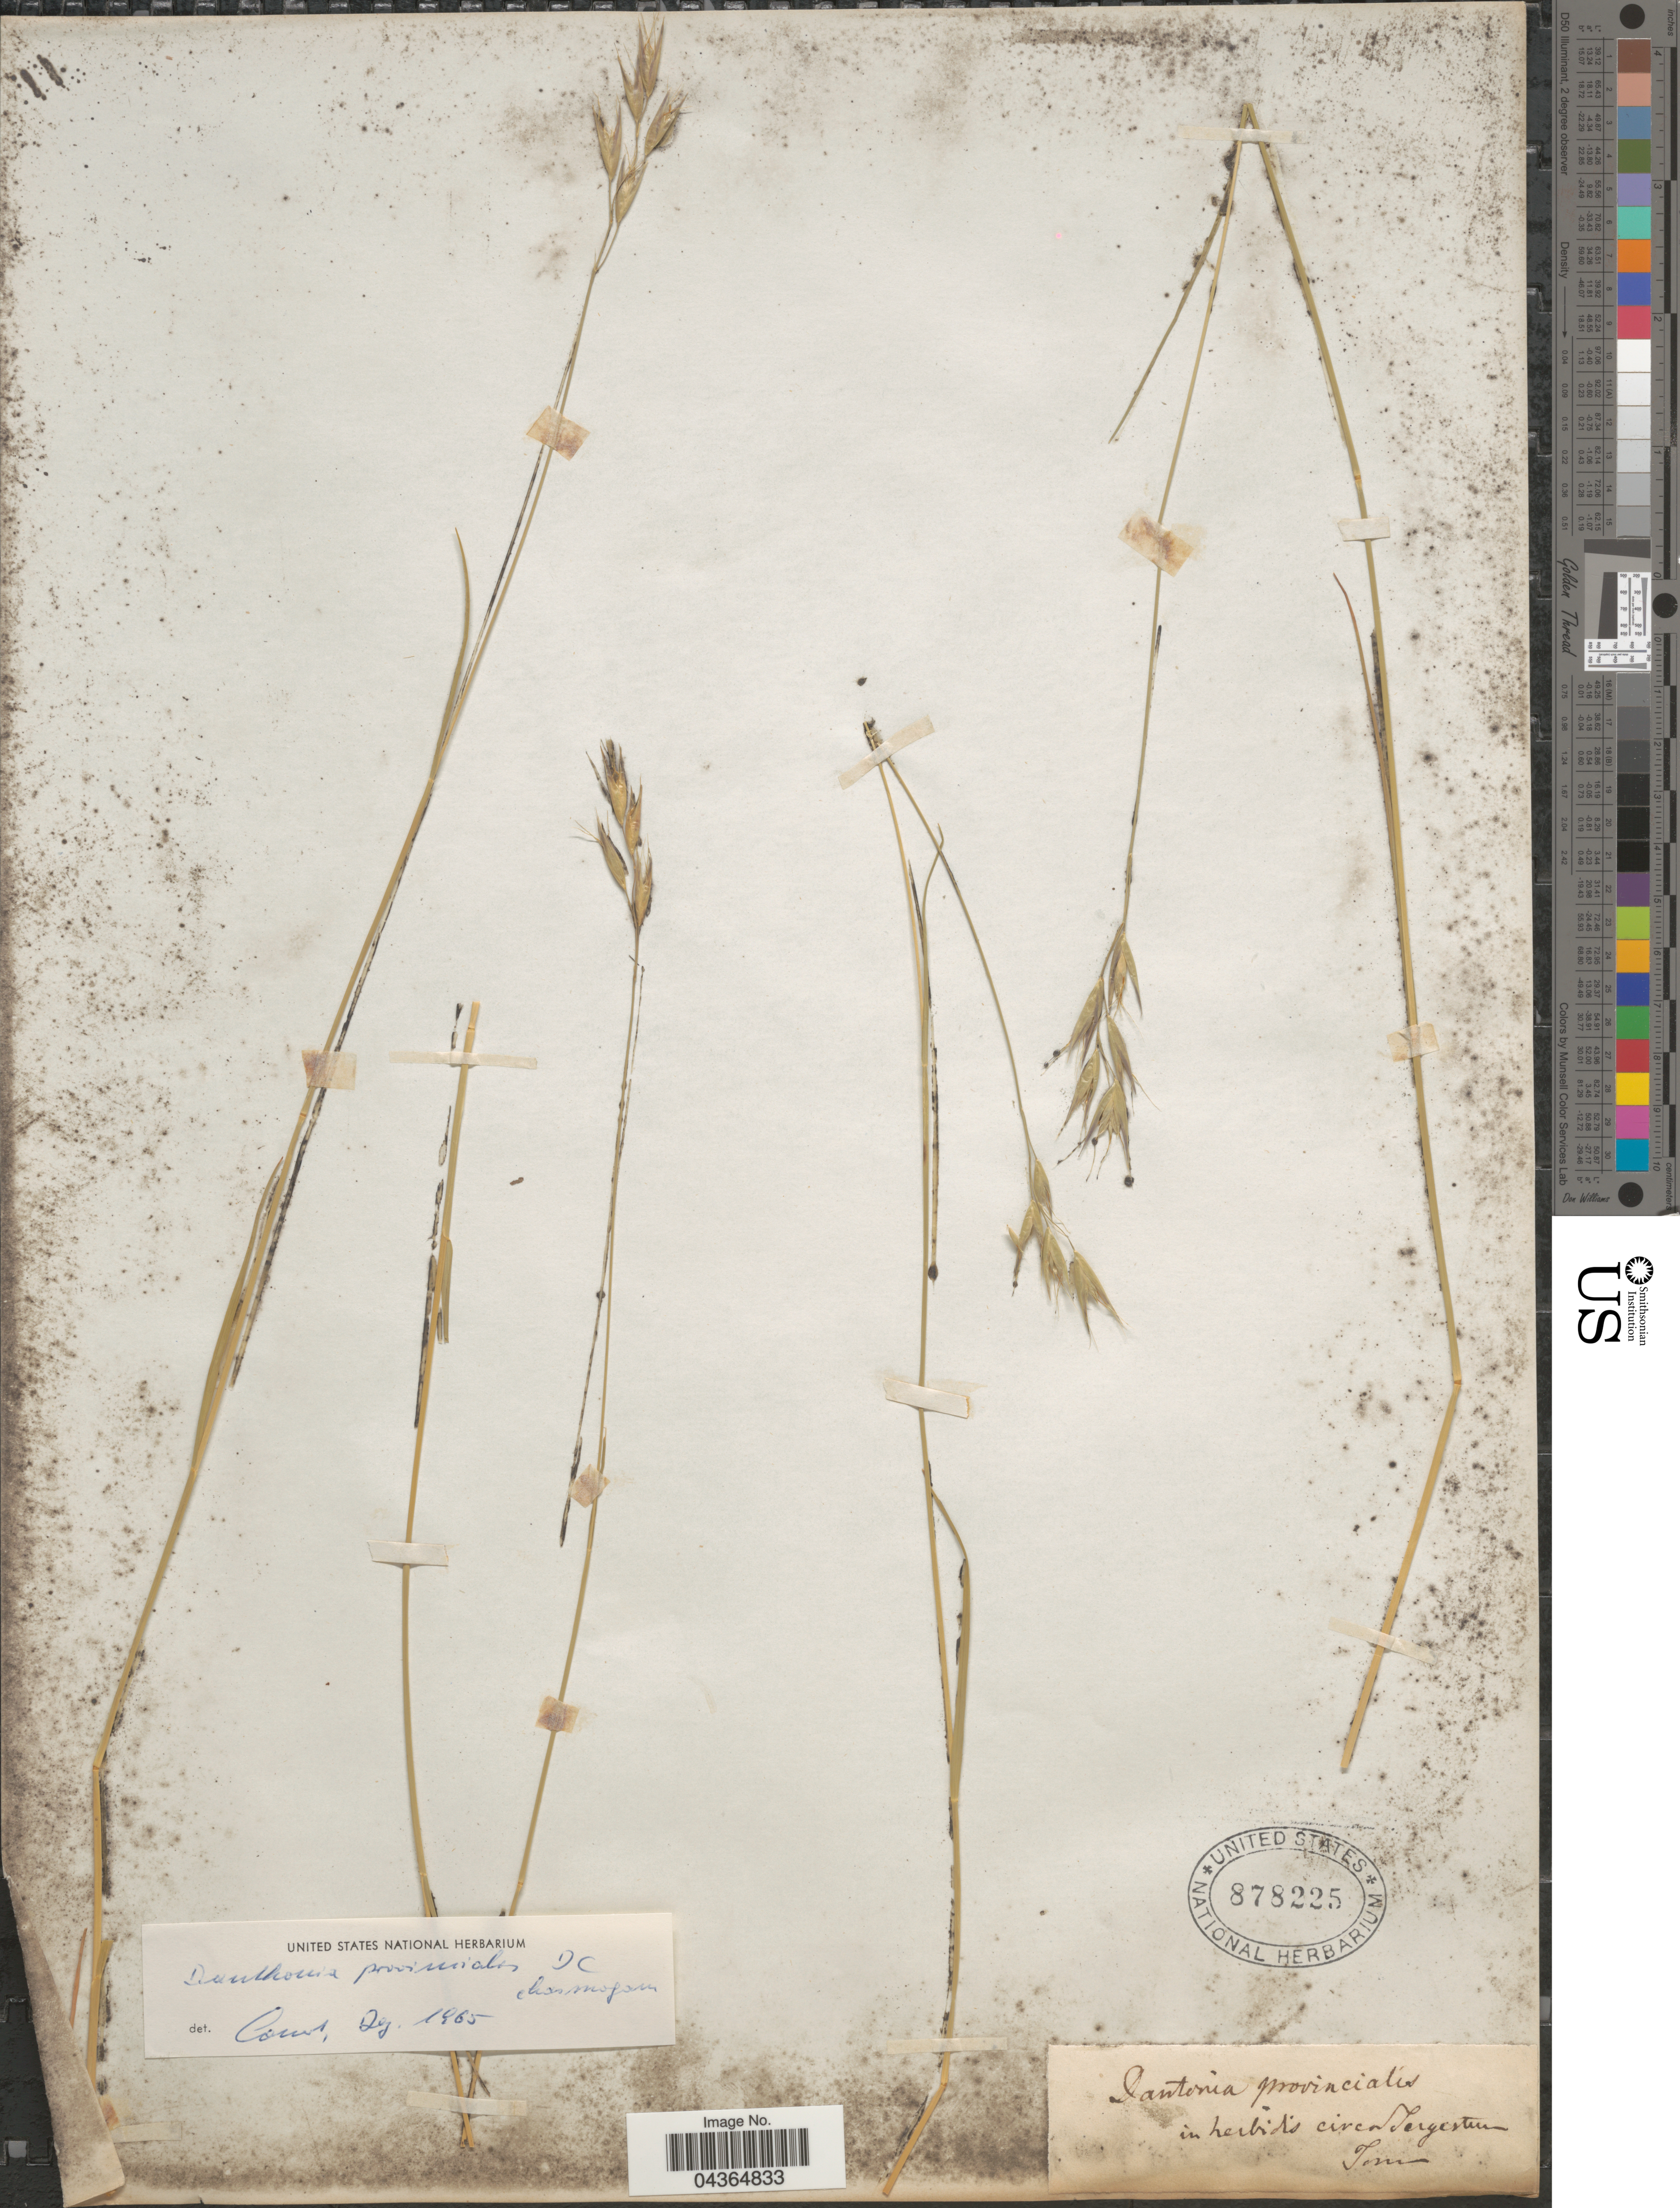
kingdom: Plantae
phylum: Tracheophyta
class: Liliopsida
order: Poales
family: Poaceae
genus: Danthonia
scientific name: Danthonia alpina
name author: Vest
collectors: -. Tom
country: Italy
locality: In herbids circa Tergestum.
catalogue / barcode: US 878225